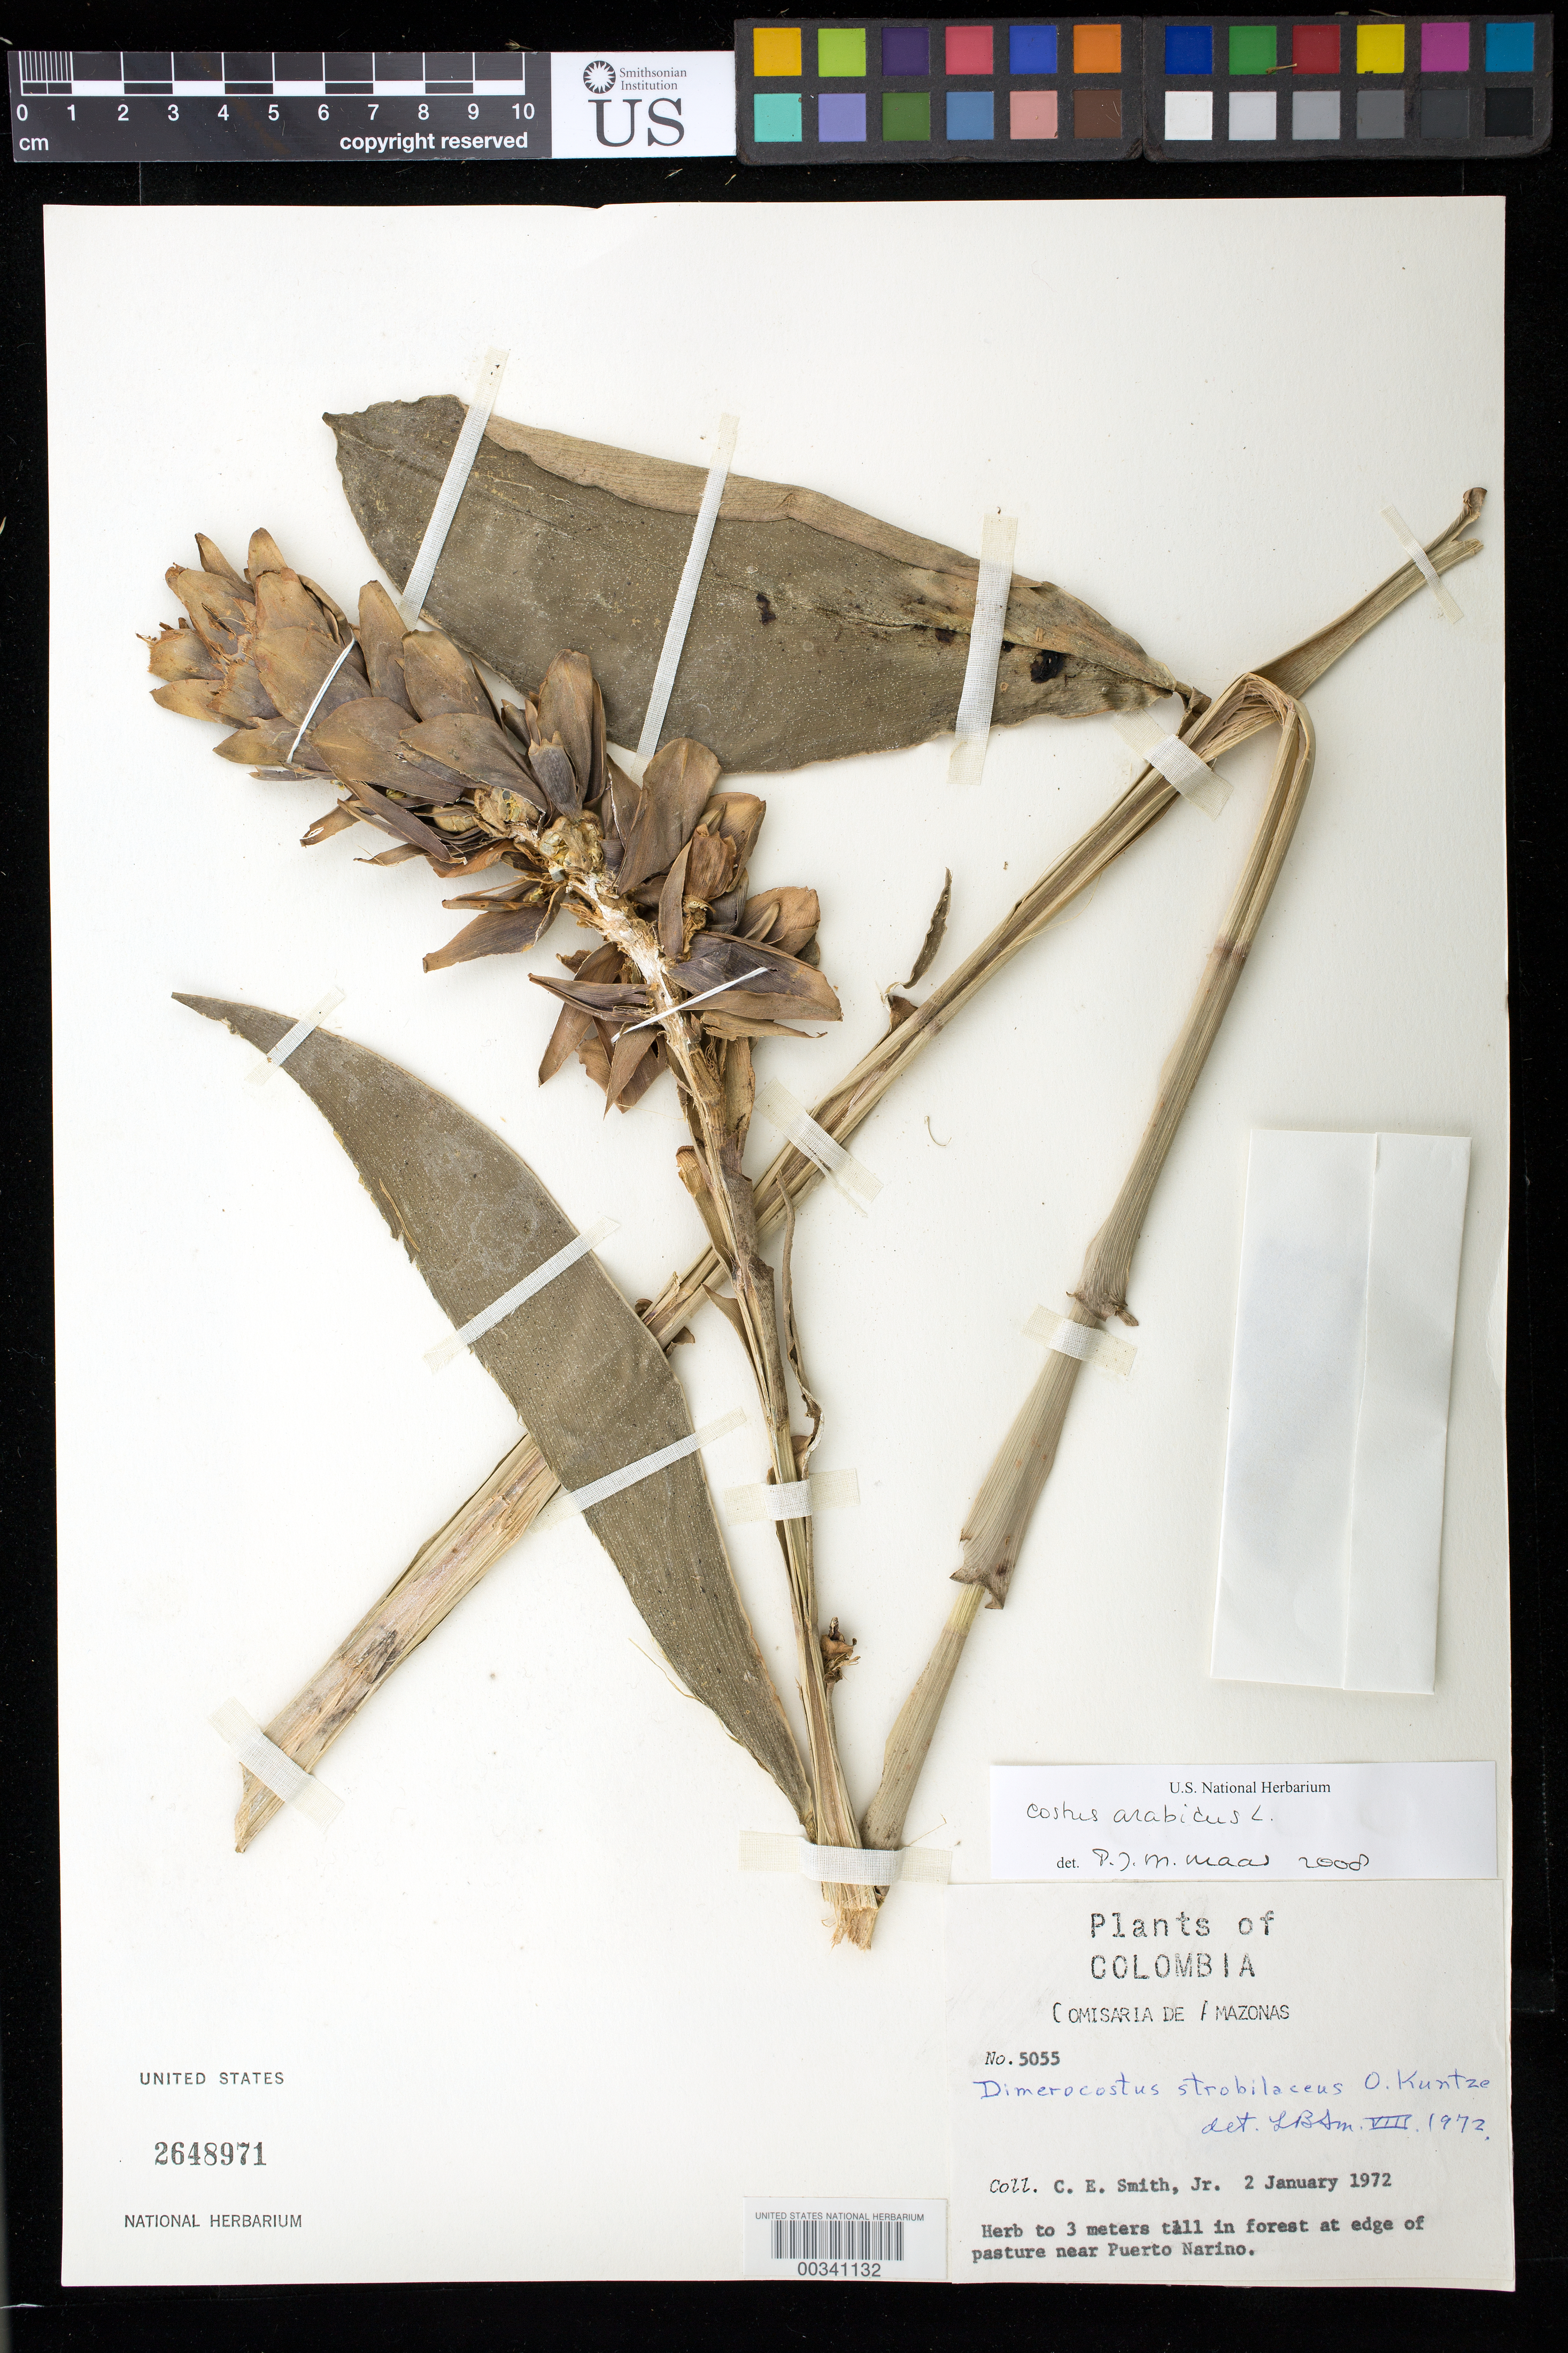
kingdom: Plantae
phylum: Tracheophyta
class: Liliopsida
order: Zingiberales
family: Costaceae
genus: Costus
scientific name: Costus arabicus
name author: L.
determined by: Maas van de Kamer, H.; Maas, P. J.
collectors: C. E. Smith Jr.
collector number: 5055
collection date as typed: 02 Jan 1972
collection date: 1972-01-02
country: Colombia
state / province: Amazônas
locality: Near Puerto Narino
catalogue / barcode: US 2648971